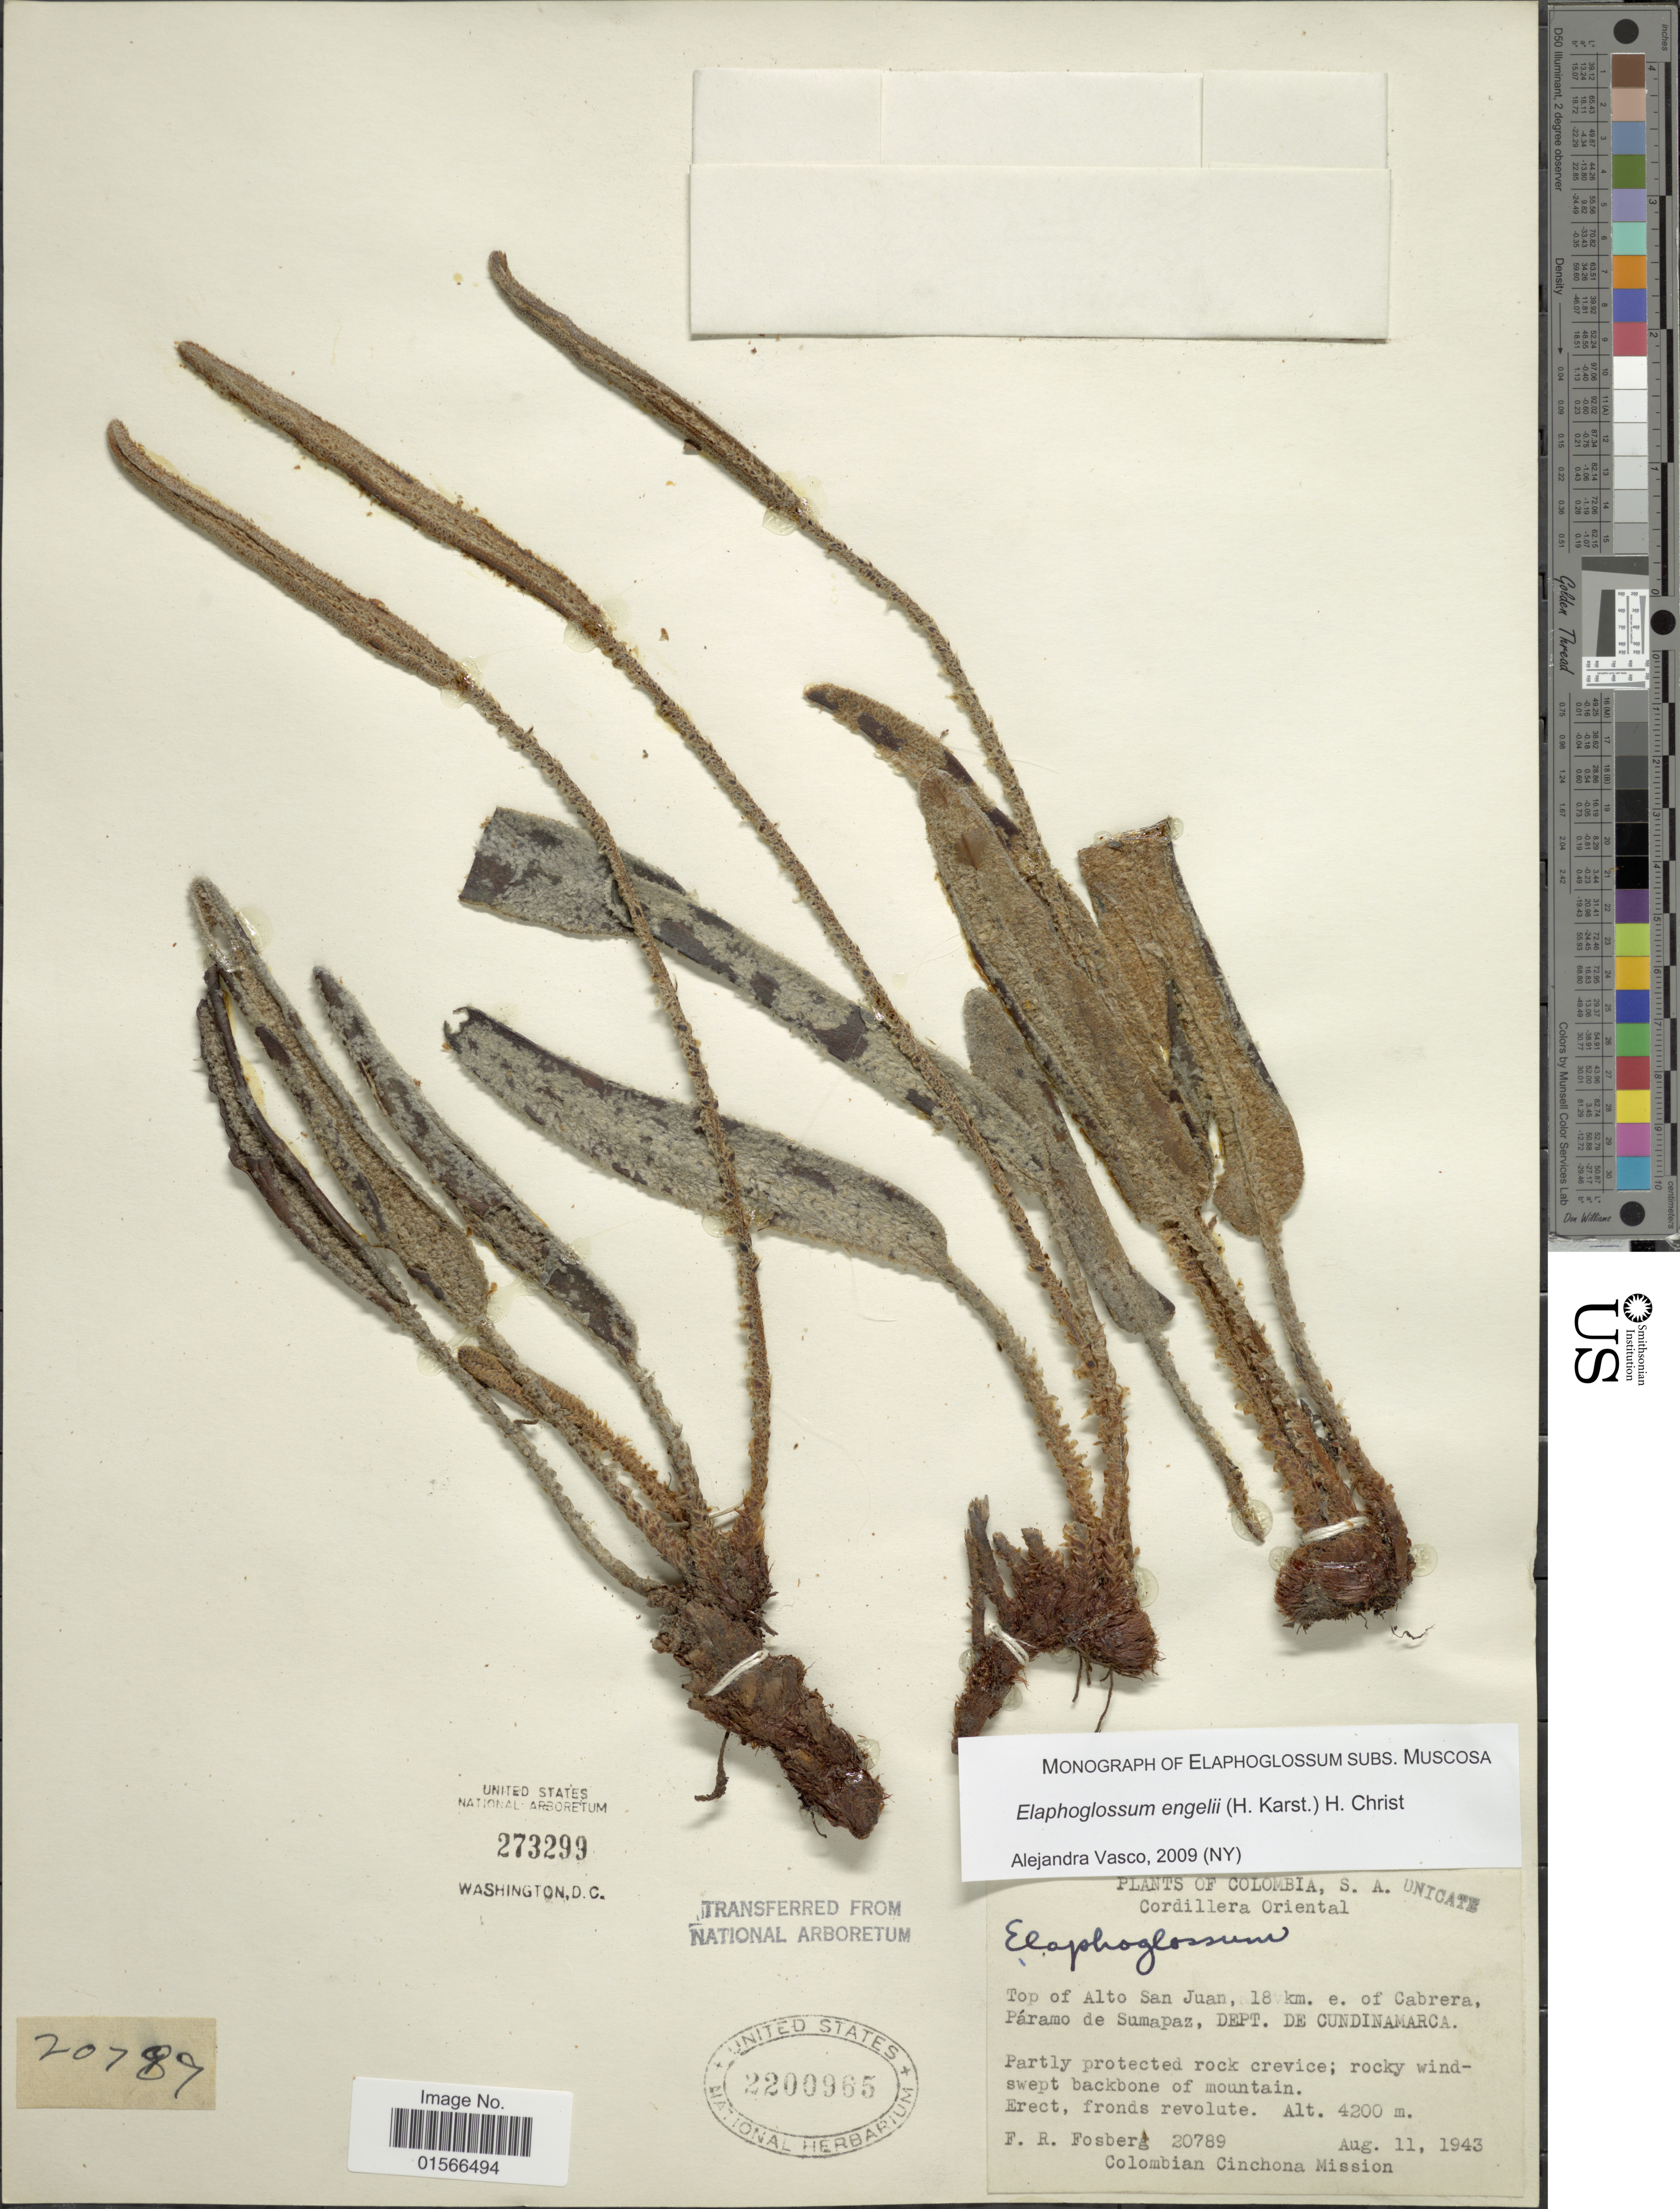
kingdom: Plantae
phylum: Tracheophyta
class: Polypodiopsida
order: Polypodiales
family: Dryopteridaceae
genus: Elaphoglossum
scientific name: Elaphoglossum engelii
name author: (H. Karst.) Christ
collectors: F. R. Fosberg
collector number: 20789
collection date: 1943-08-11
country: Colombia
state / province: Cundinamarca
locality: Cordillera Oriental, Top of Alto San Juan, 18 km. e. of Cabrera, Páramo de Sumapaz, dept, de Cundinamarca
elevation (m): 4200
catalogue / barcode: US 2200965